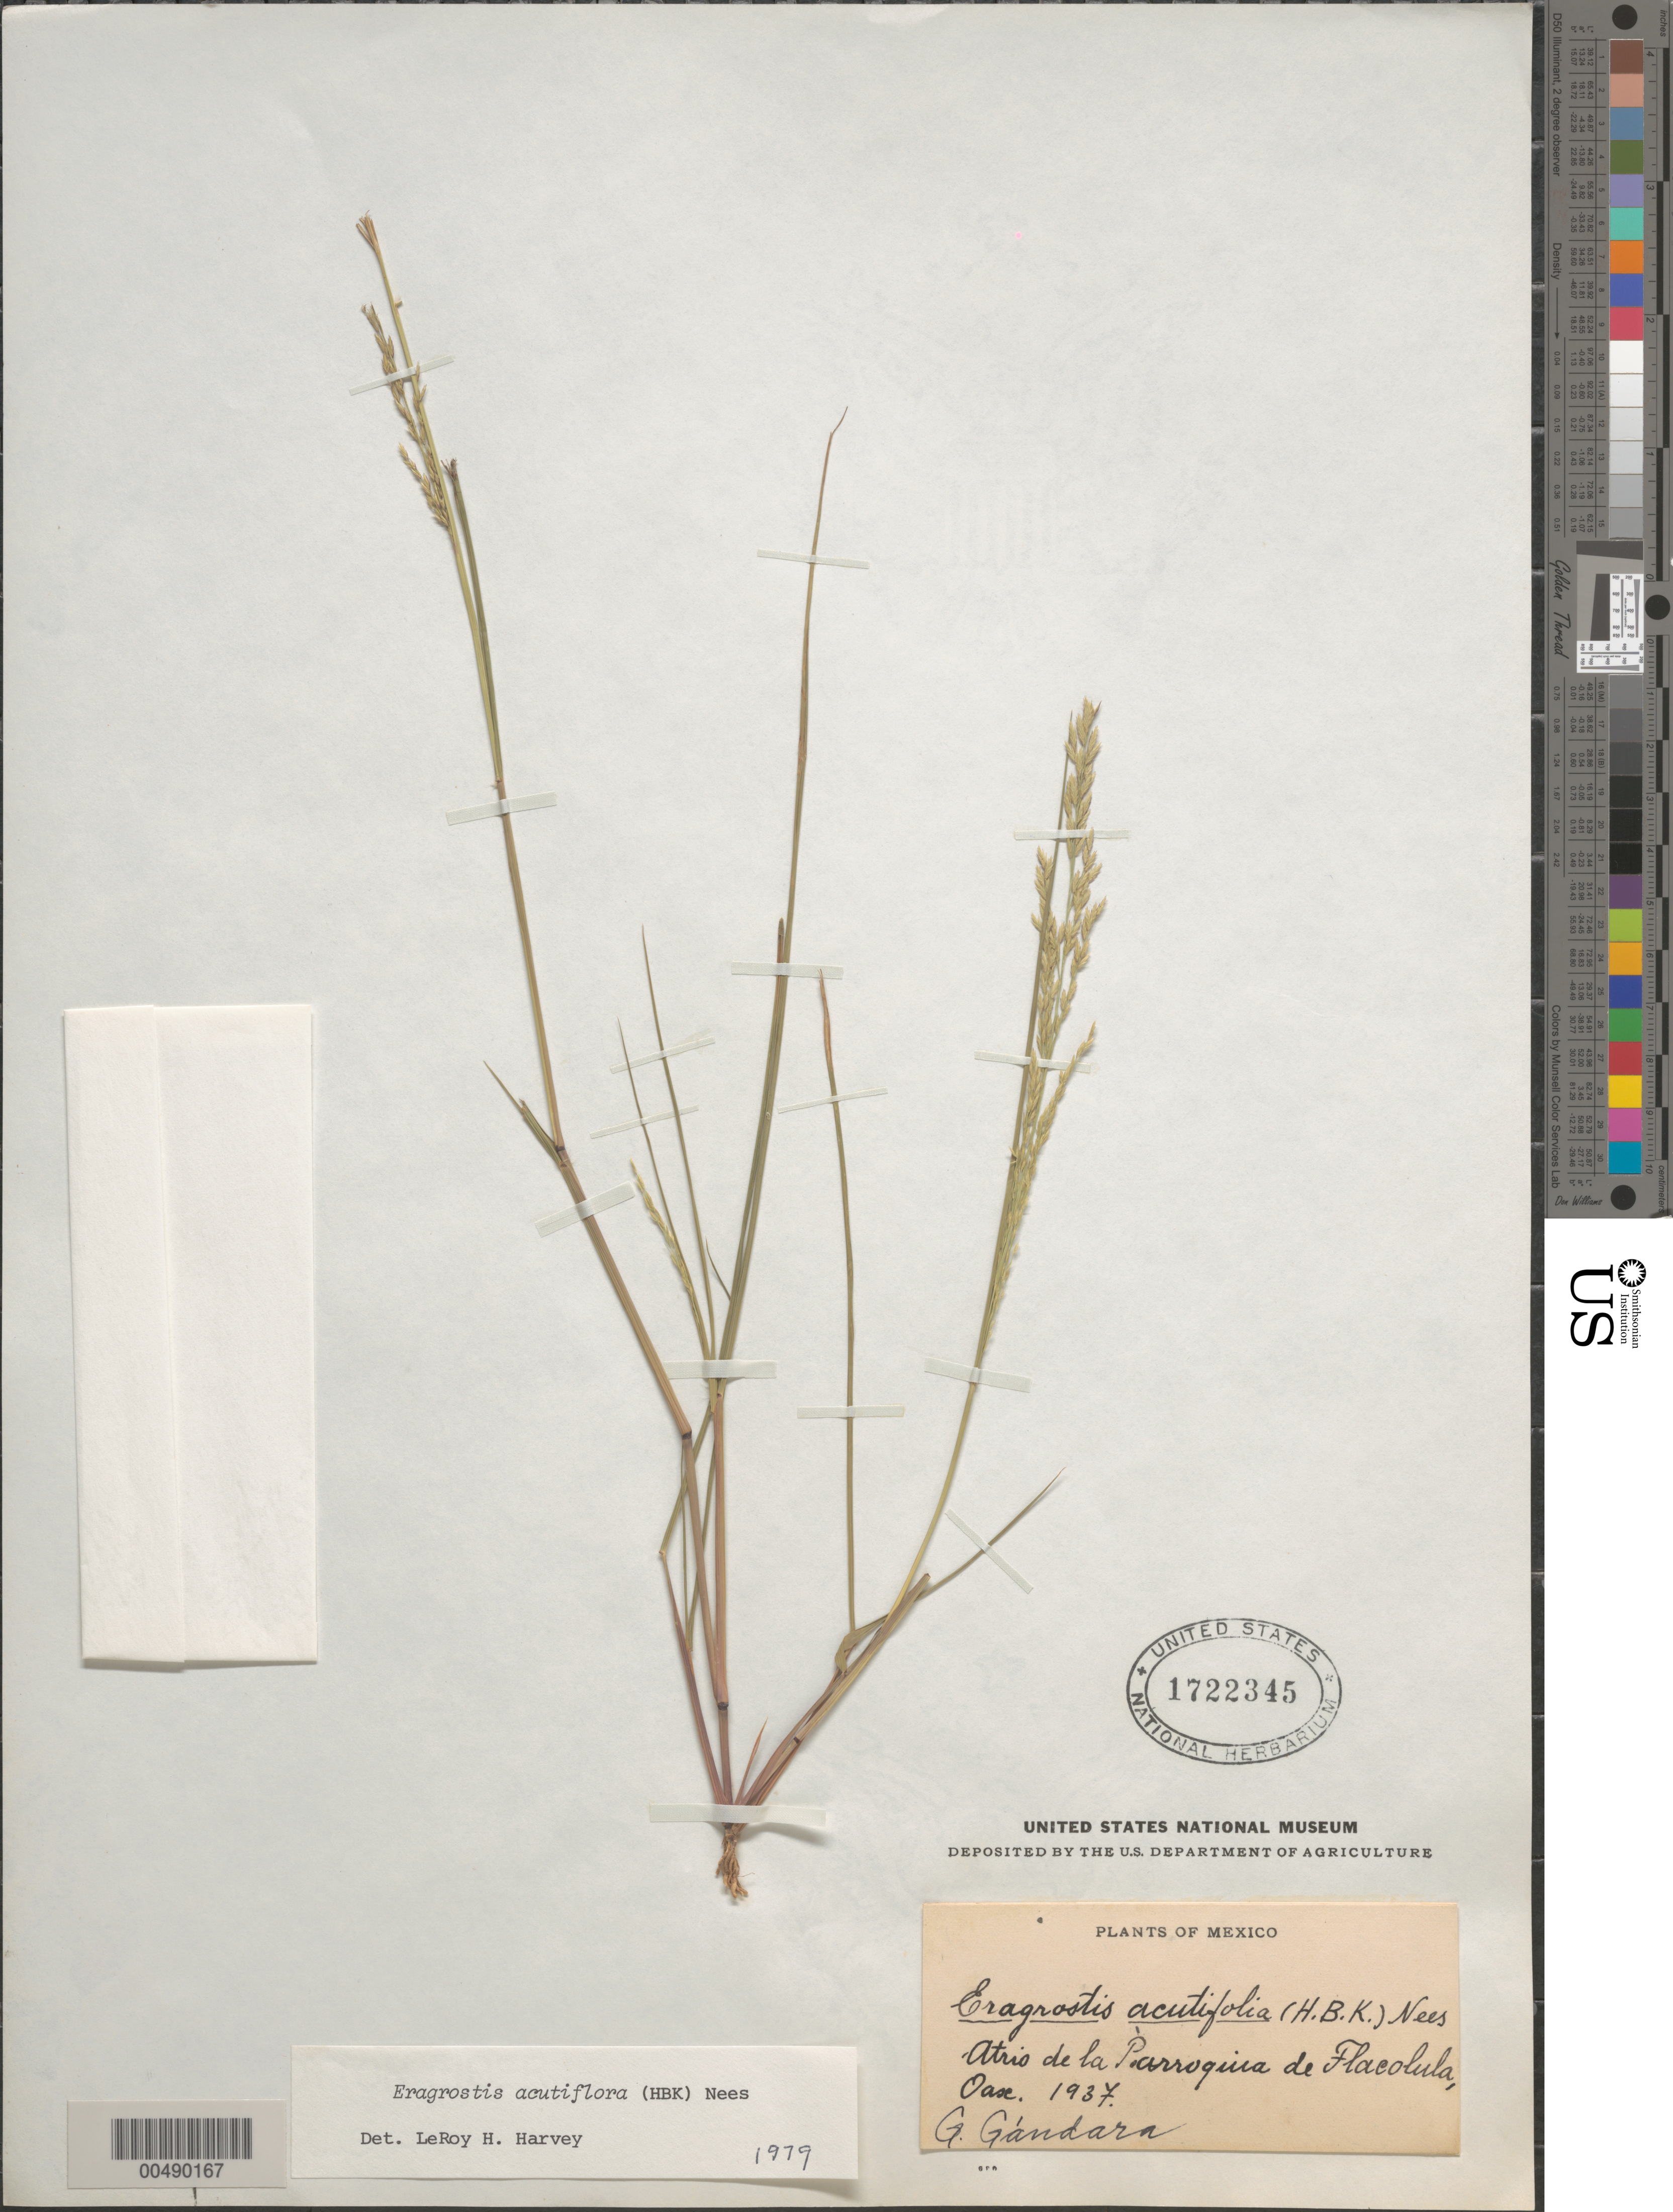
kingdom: Plantae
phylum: Tracheophyta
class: Liliopsida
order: Poales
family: Poaceae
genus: Eragrostis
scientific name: Eragrostis acutiflora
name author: (Kunth) Nees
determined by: Harvey, L. H.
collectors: G. Gandara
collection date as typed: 1937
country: Mexico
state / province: Oaxaca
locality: Atrio de la Parroquia de Tlacolula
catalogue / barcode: US 1722345